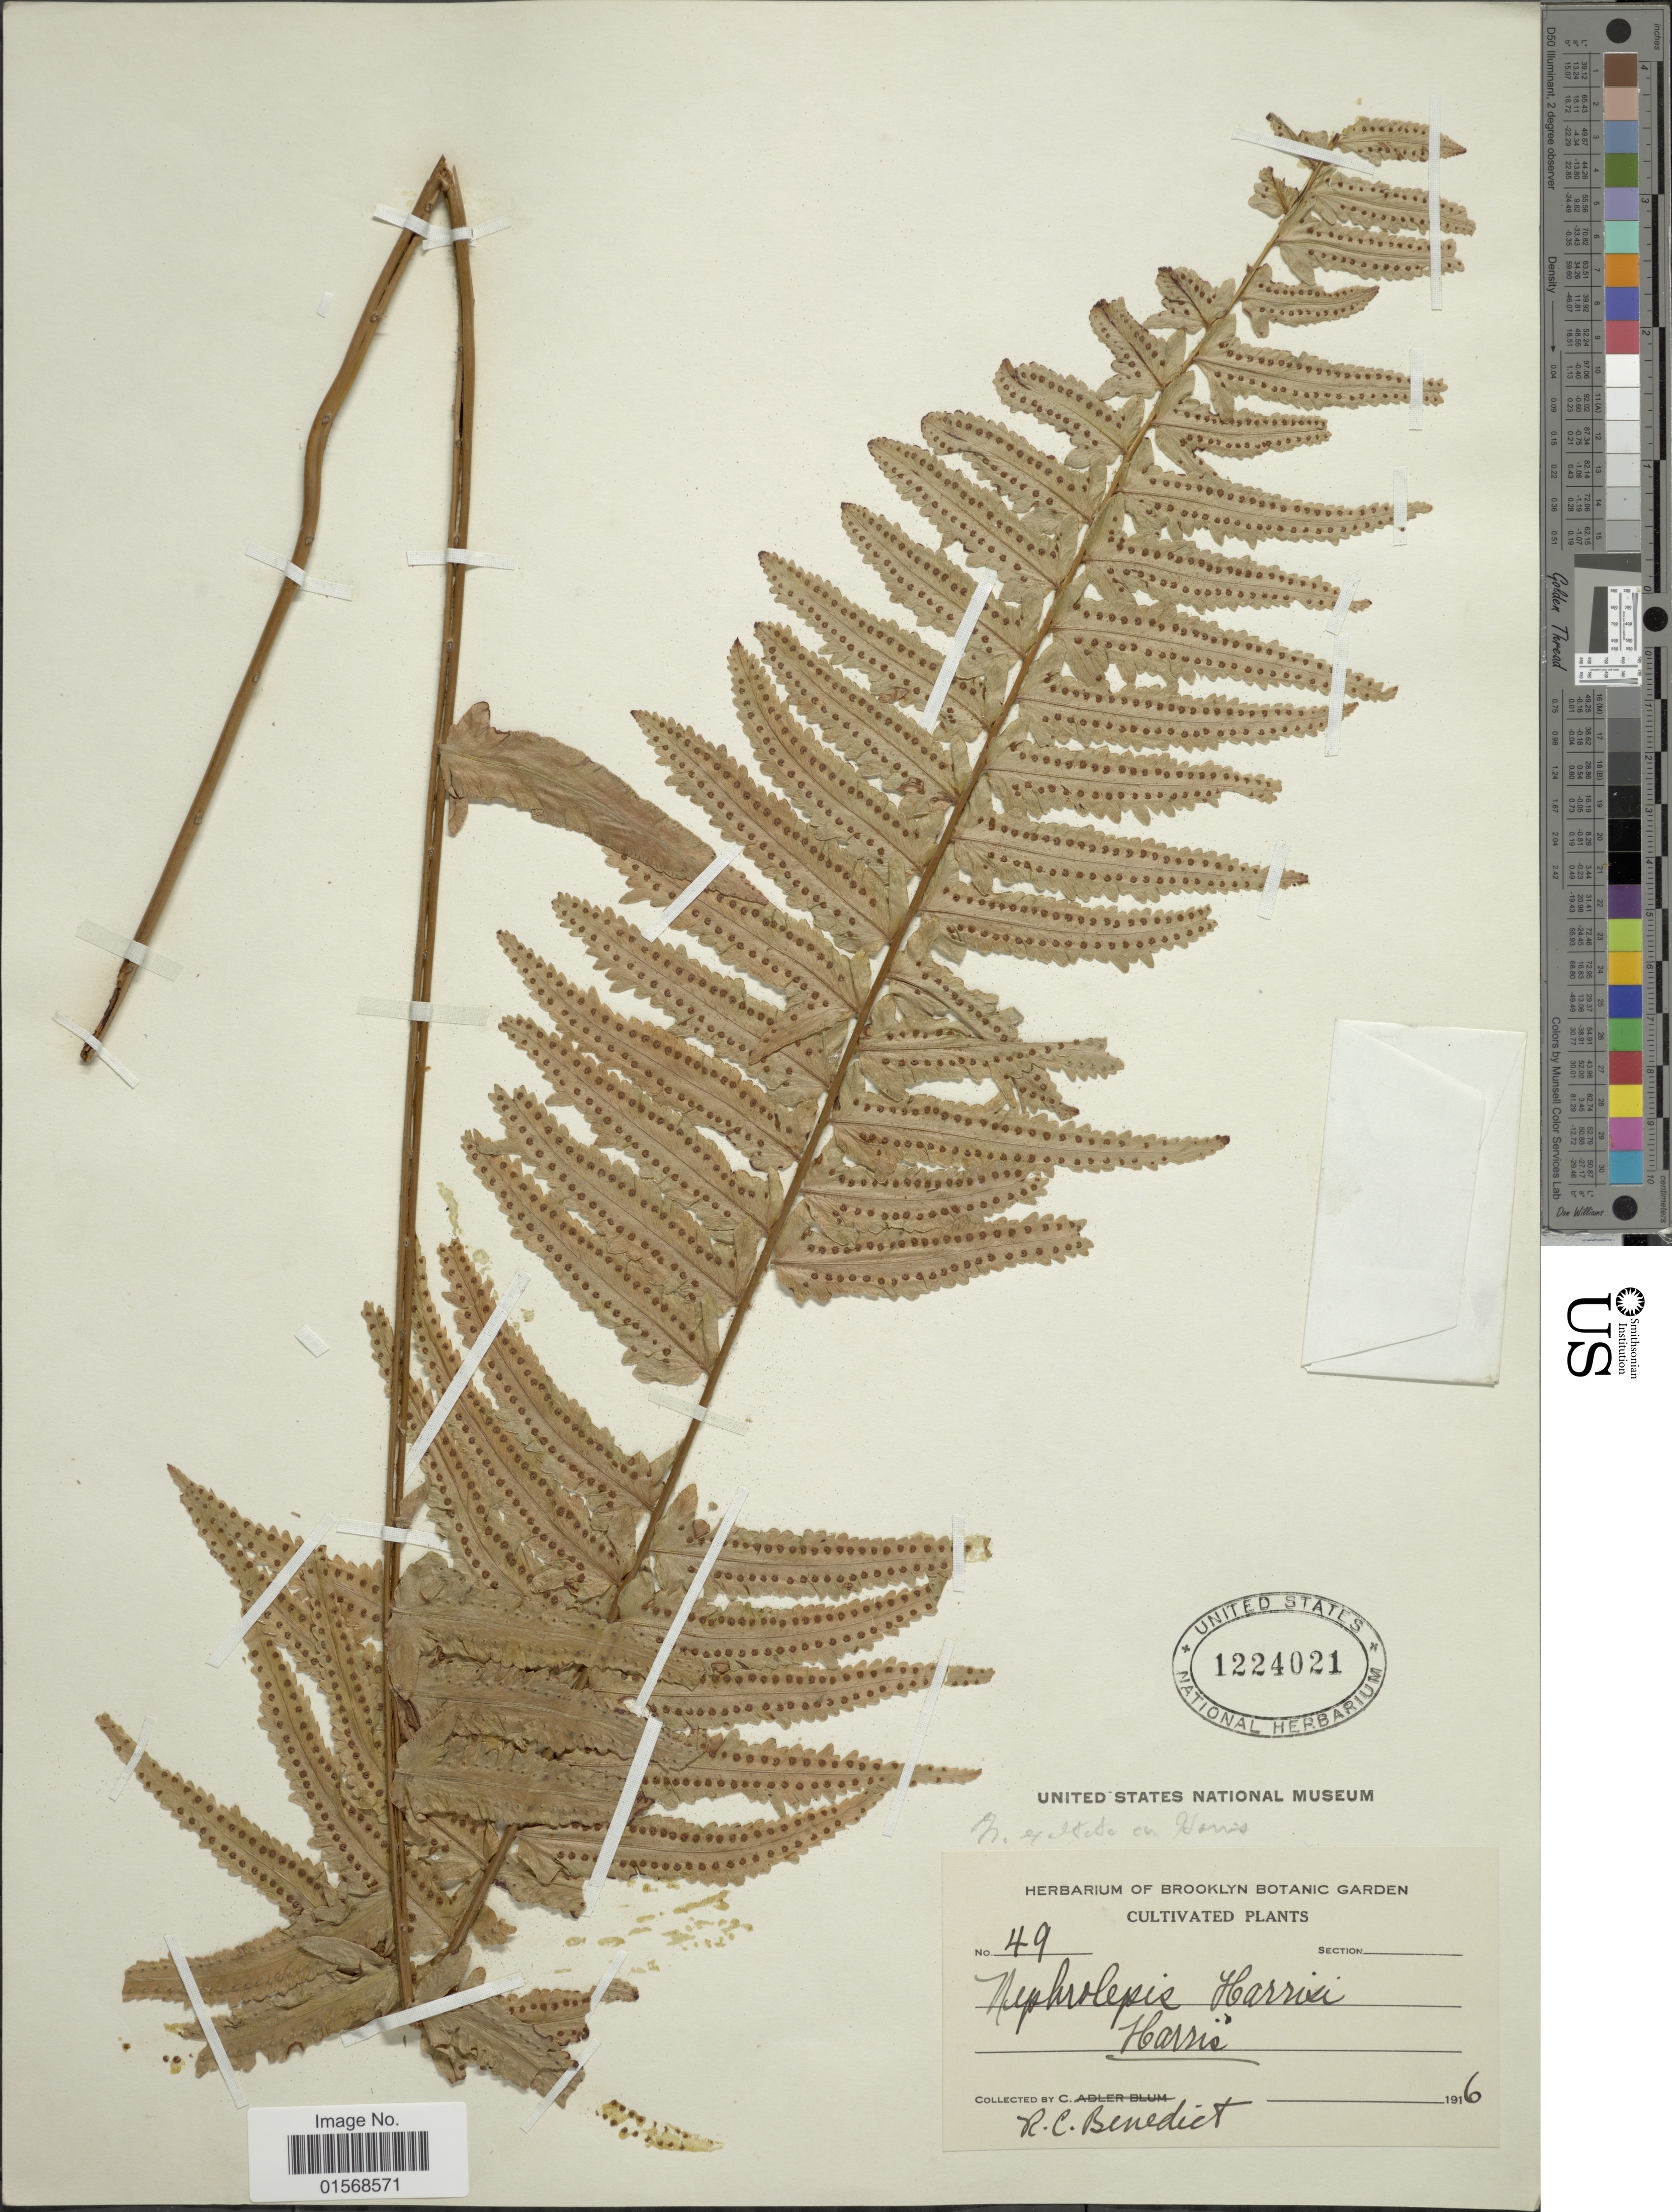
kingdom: Plantae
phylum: Tracheophyta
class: Polypodiopsida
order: Polypodiales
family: Nephrolepidaceae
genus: Nephrolepis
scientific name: Nephrolepis 'Harris'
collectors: R. C. Benedict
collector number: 49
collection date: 1916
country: United States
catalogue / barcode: US 1224021